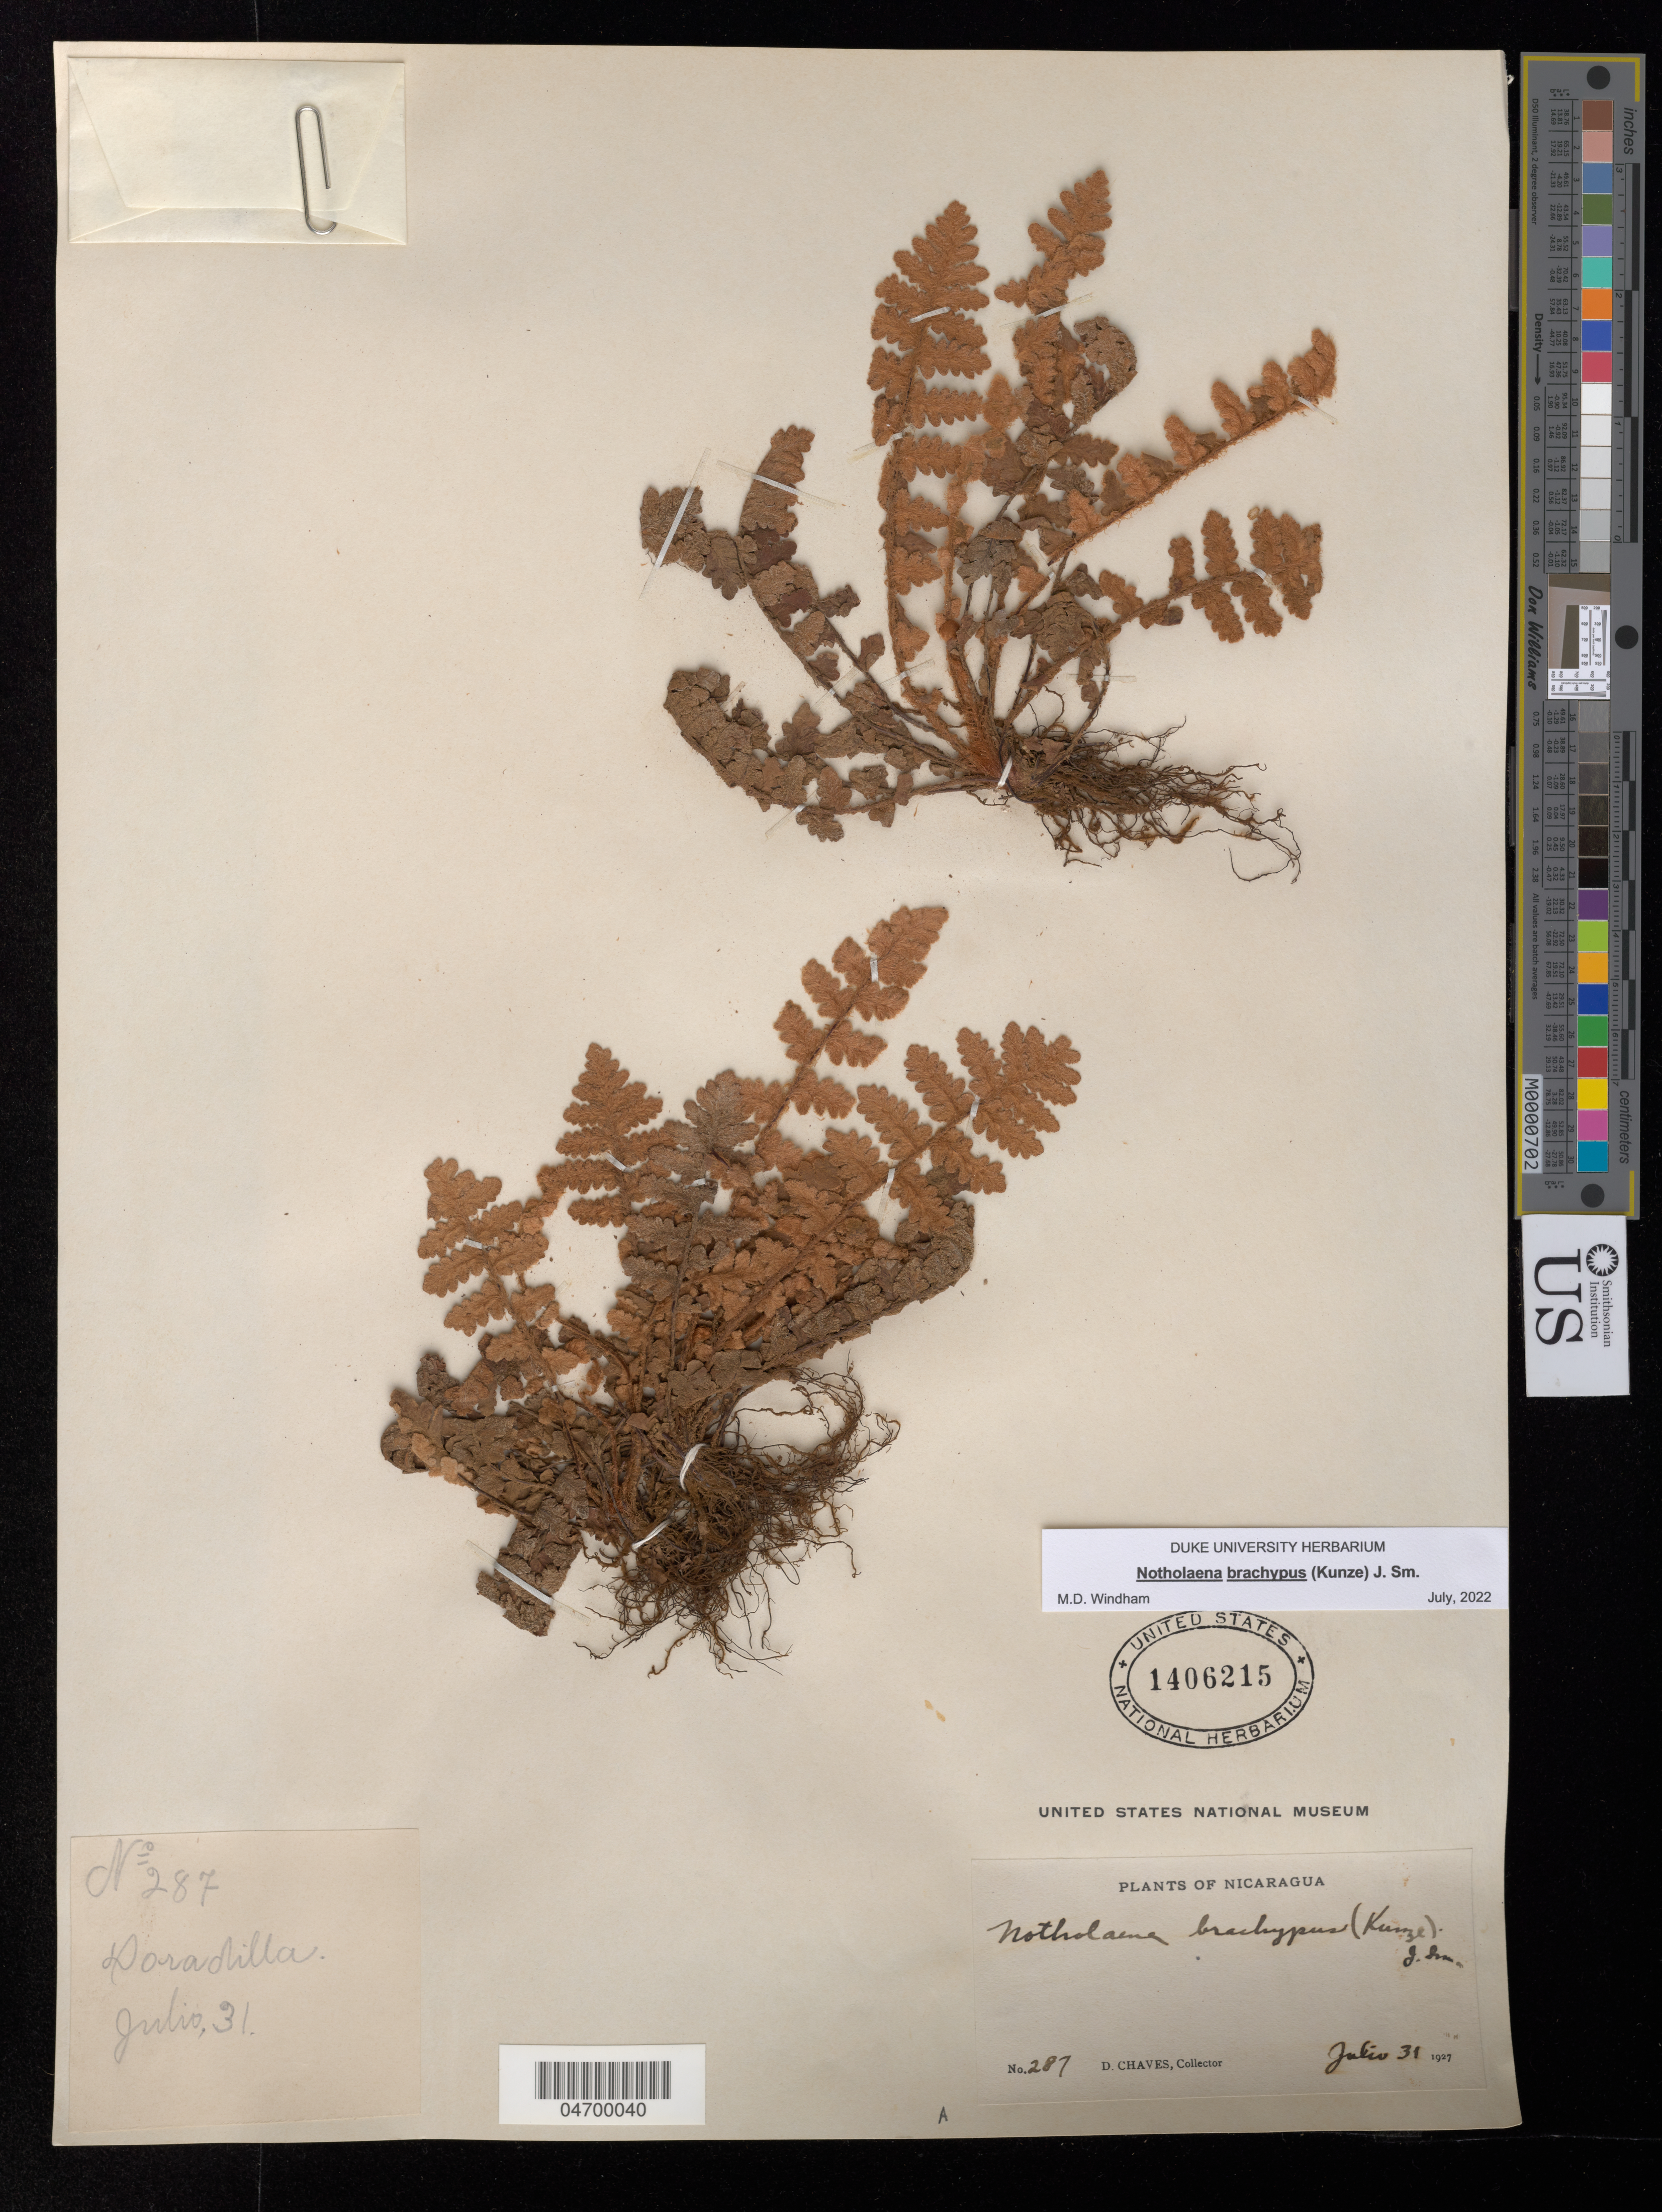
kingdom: Plantae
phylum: Tracheophyta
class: Polypodiopsida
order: Polypodiales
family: Pteridaceae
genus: Notholaena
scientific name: Notholaena brachypus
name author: (Kunze) J. Sm.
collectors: D. Chaves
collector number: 287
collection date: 1927-07-31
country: Nicaragua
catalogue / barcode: US 1406215